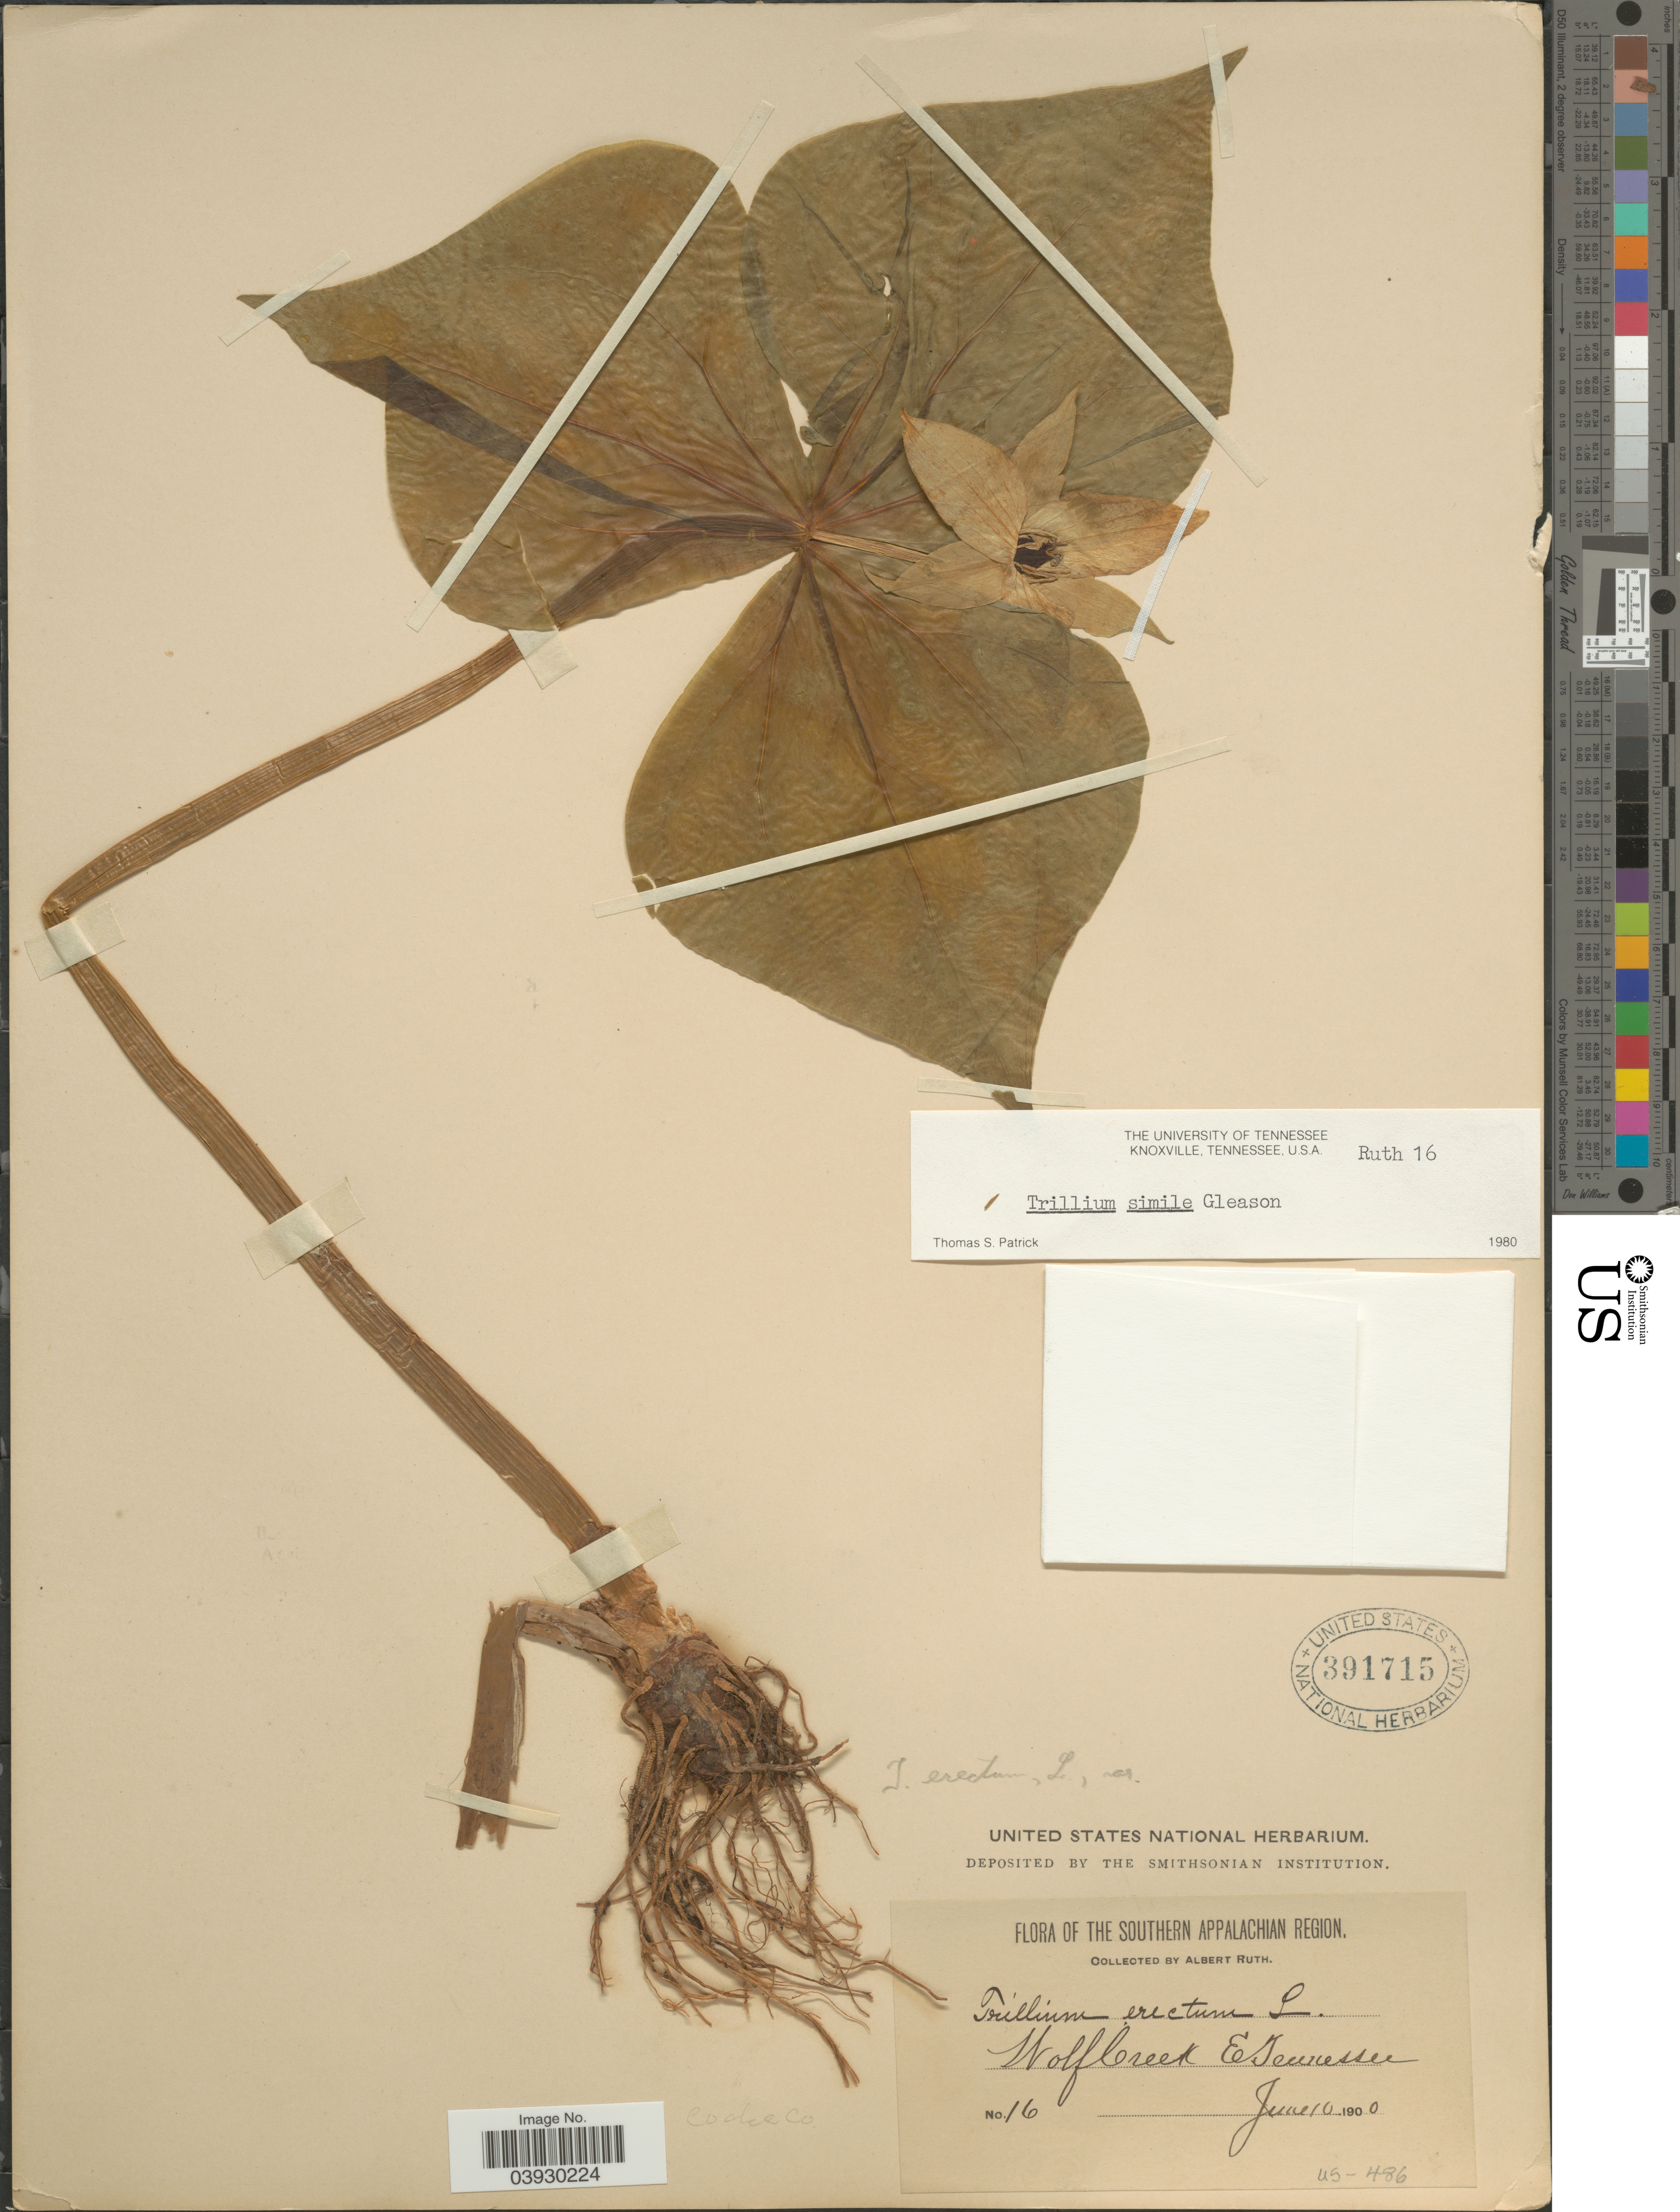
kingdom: Plantae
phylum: Tracheophyta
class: Liliopsida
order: Liliales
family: Melanthiaceae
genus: Trillium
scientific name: Trillium simile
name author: Gleason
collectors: A. Ruth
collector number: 16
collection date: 1900-06-10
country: United States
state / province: Tennessee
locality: The Southern Appalachian Region. Wolf Creek. E Tennessee. Coulee Co.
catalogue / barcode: US 391715